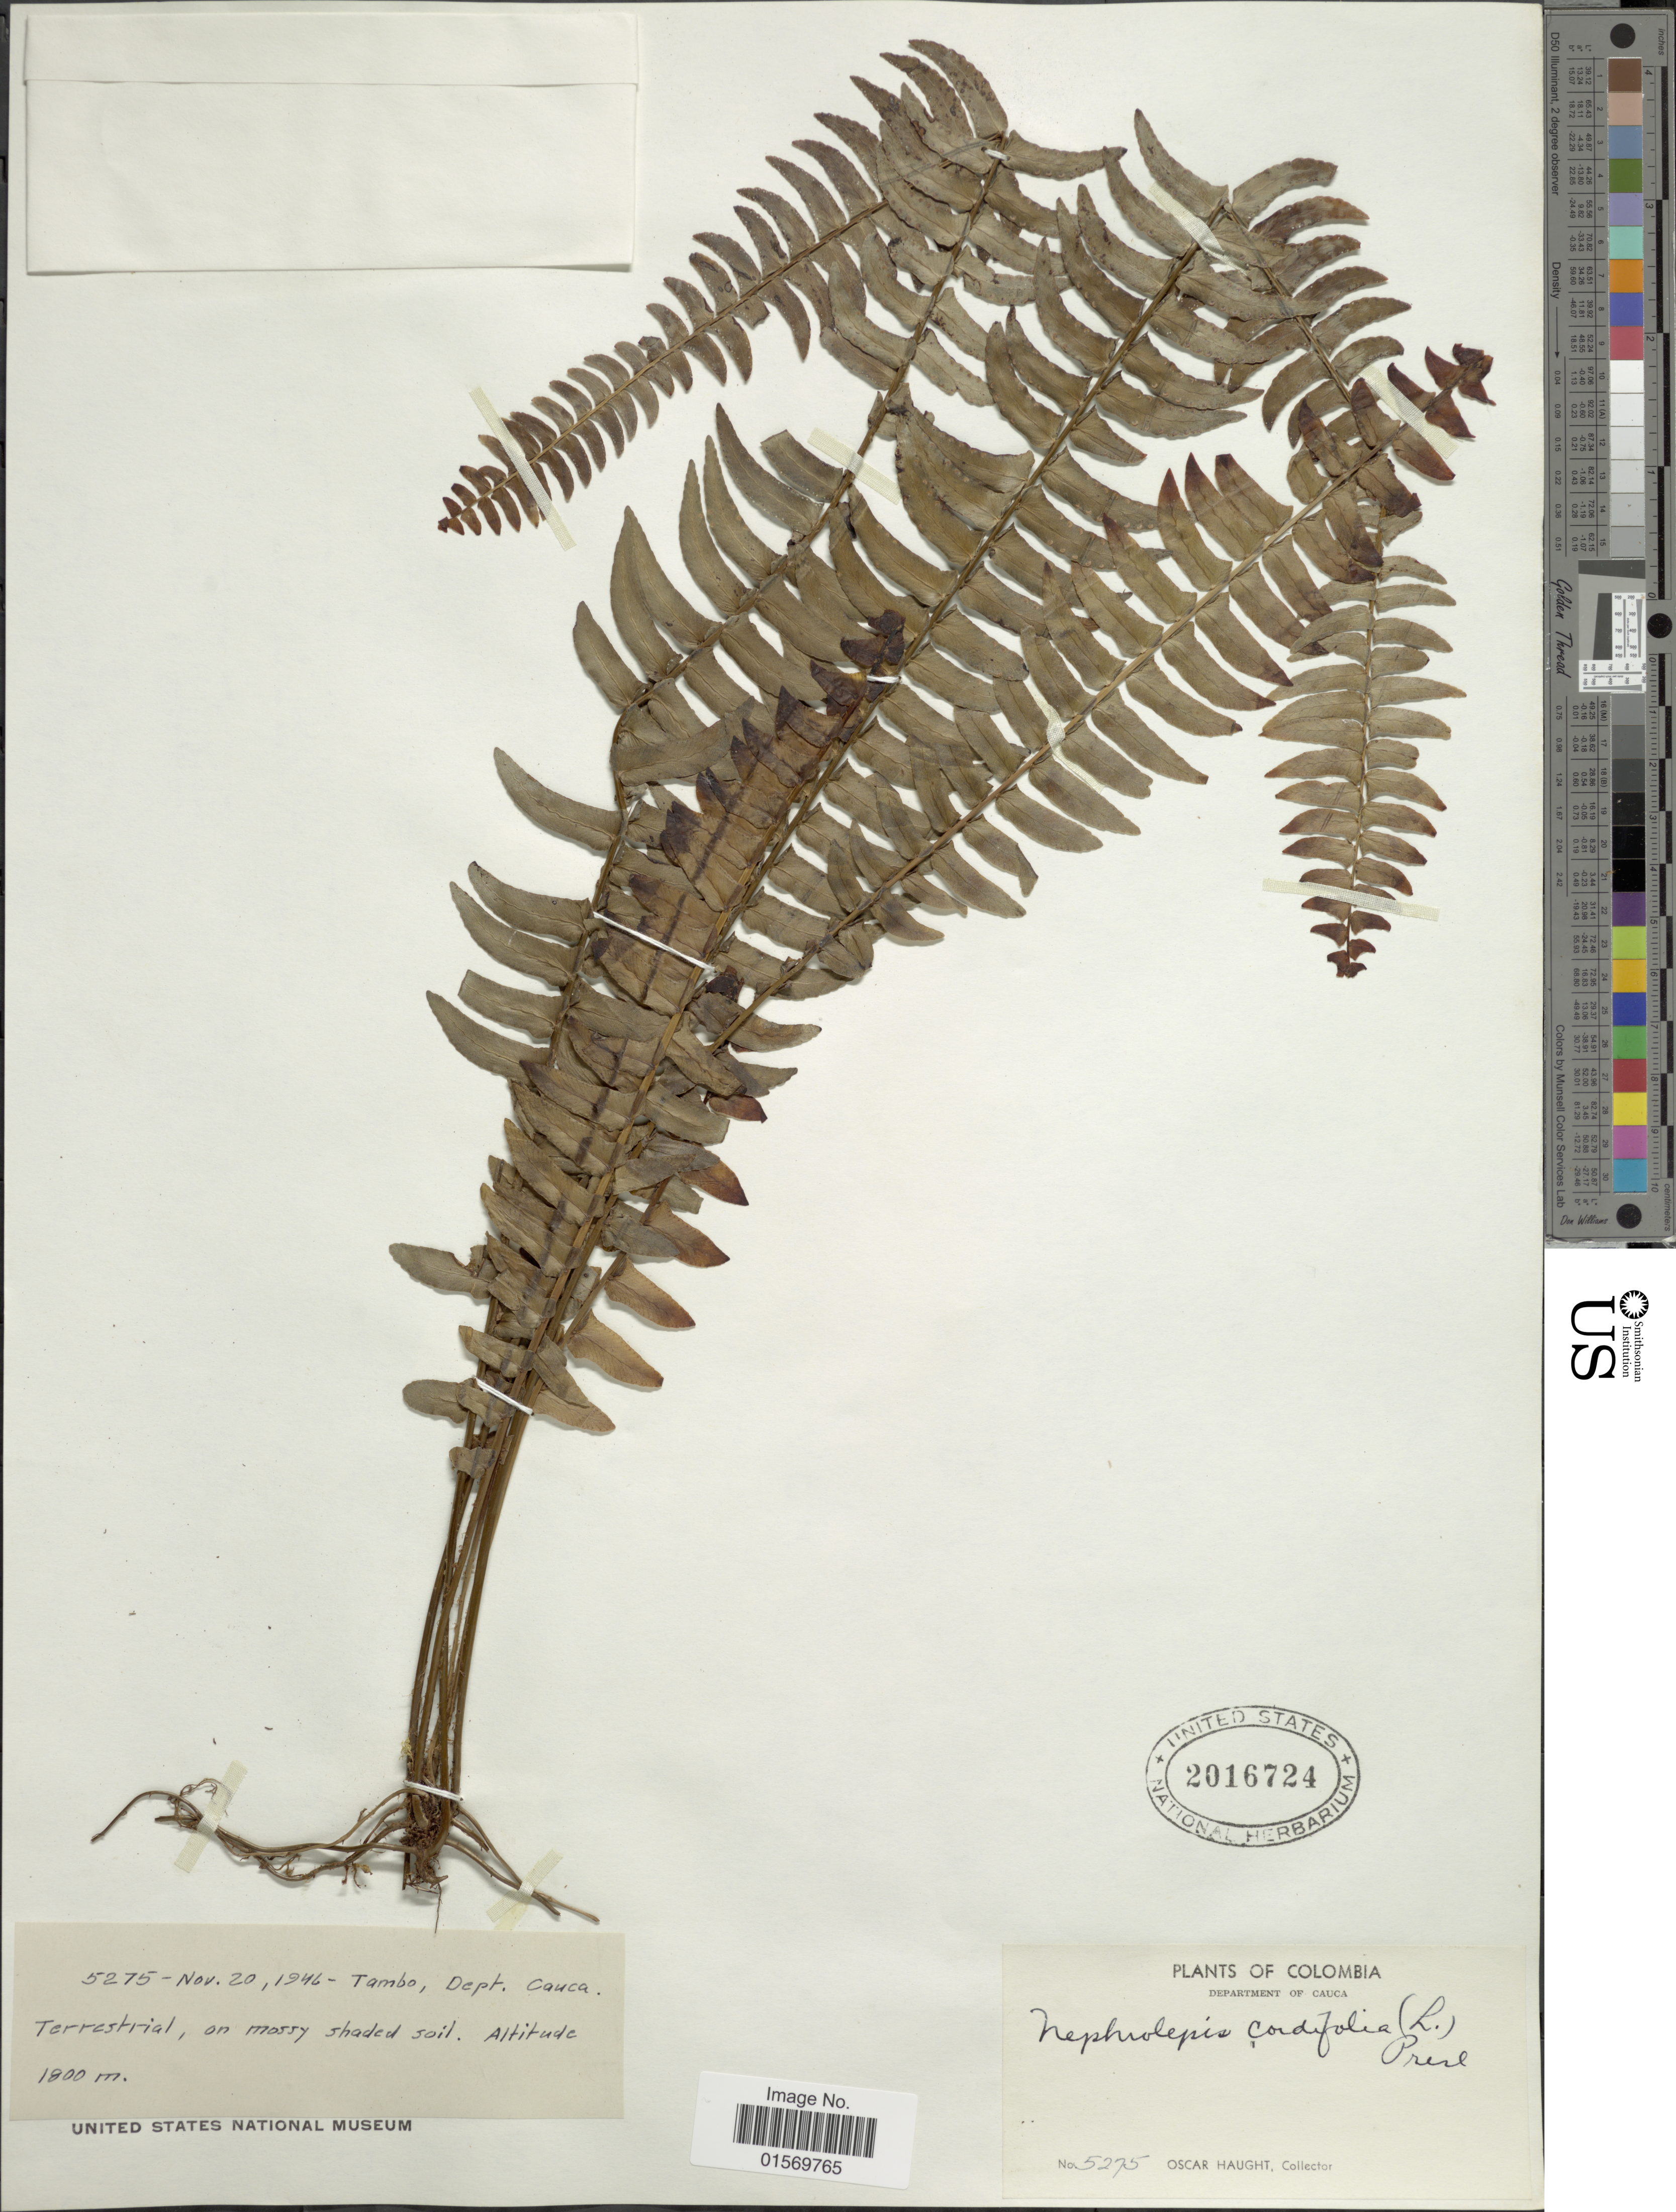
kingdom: Plantae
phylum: Tracheophyta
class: Polypodiopsida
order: Polypodiales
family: Nephrolepidaceae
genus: Nephrolepis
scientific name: Nephrolepis cordifolia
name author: (L.) C. Presl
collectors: O. L. Haught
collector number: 5275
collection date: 1946-11-20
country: Colombia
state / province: Cauca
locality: Tambo.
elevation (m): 1900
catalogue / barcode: US 2016724